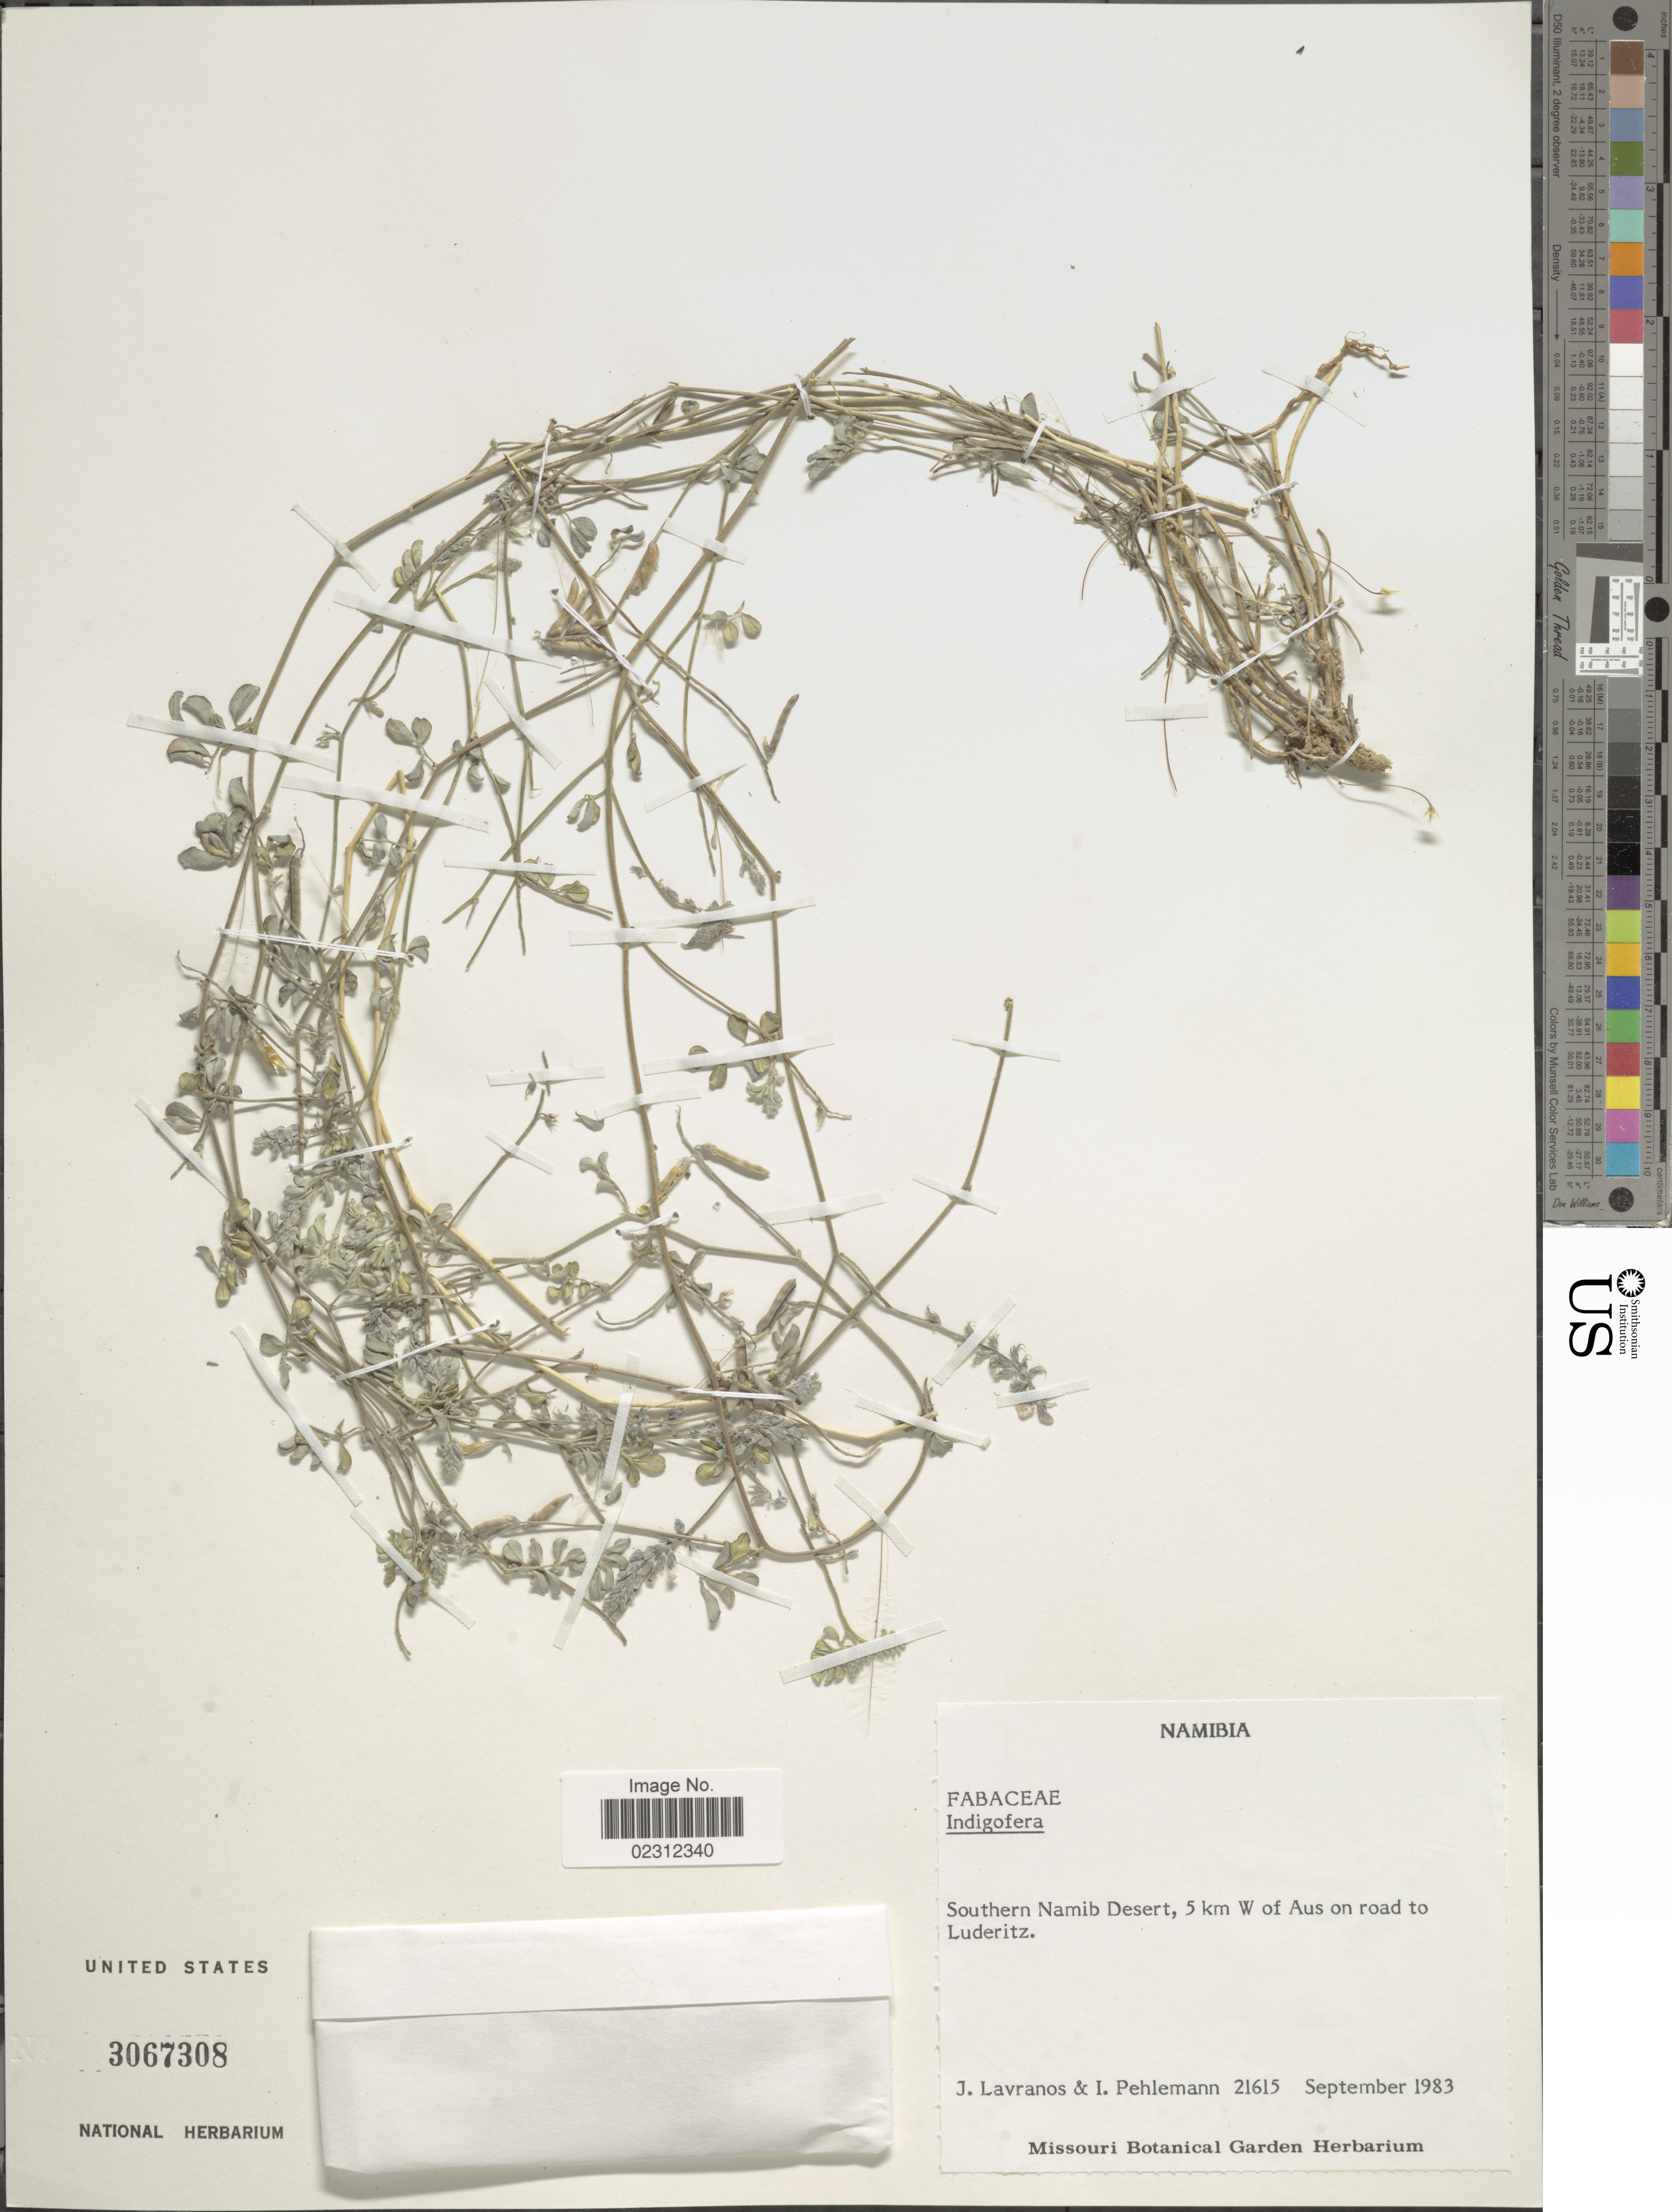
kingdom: Plantae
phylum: Tracheophyta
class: Magnoliopsida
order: Fabales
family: Fabaceae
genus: Indigofera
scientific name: Indigofera sp.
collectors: J. Lavranos & I. Pehlemann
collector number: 21615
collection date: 1983-09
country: Namibia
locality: Southern Namib Desert, 5 km W of Aus on road to Luderitz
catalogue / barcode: US 3067308